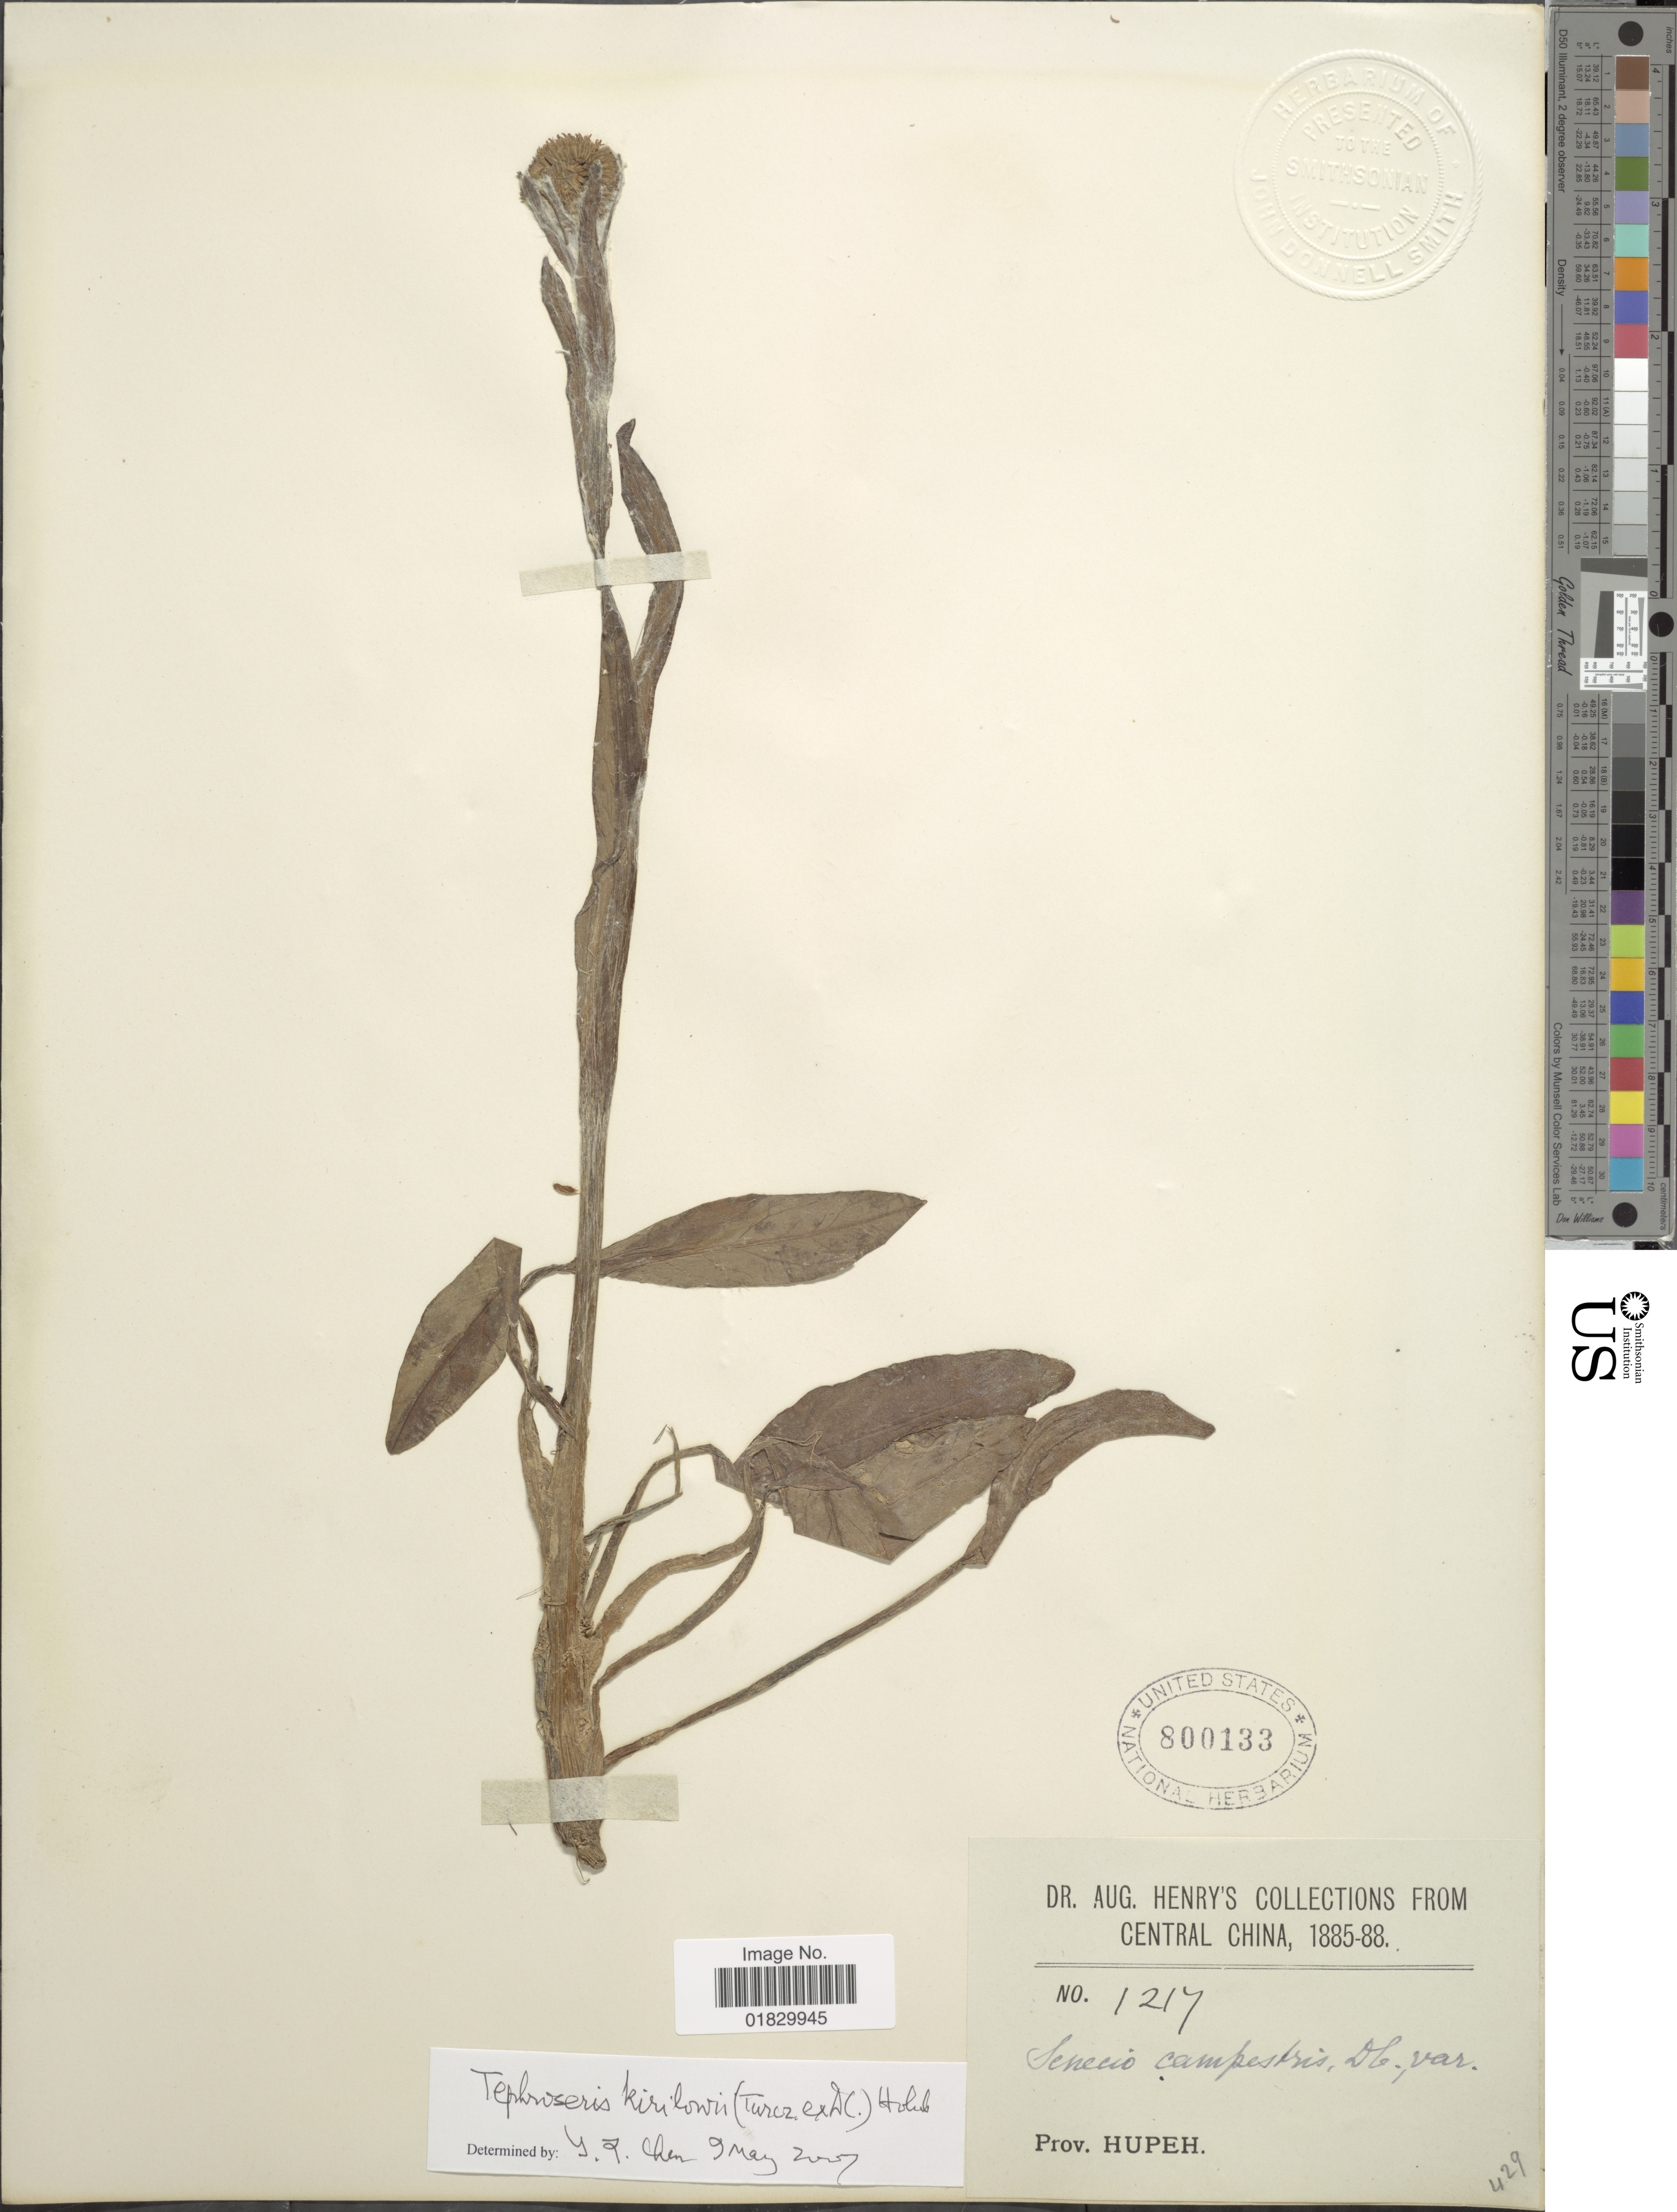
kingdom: Plantae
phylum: Tracheophyta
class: Magnoliopsida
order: Asterales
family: Asteraceae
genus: Tephroseris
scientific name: Tephroseris kirilowii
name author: (Turcz. ex DC.) Holub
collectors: A. Henry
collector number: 1217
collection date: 1885/1888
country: China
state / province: Hubei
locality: Central China, Prov. Hupeh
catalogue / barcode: US 800133